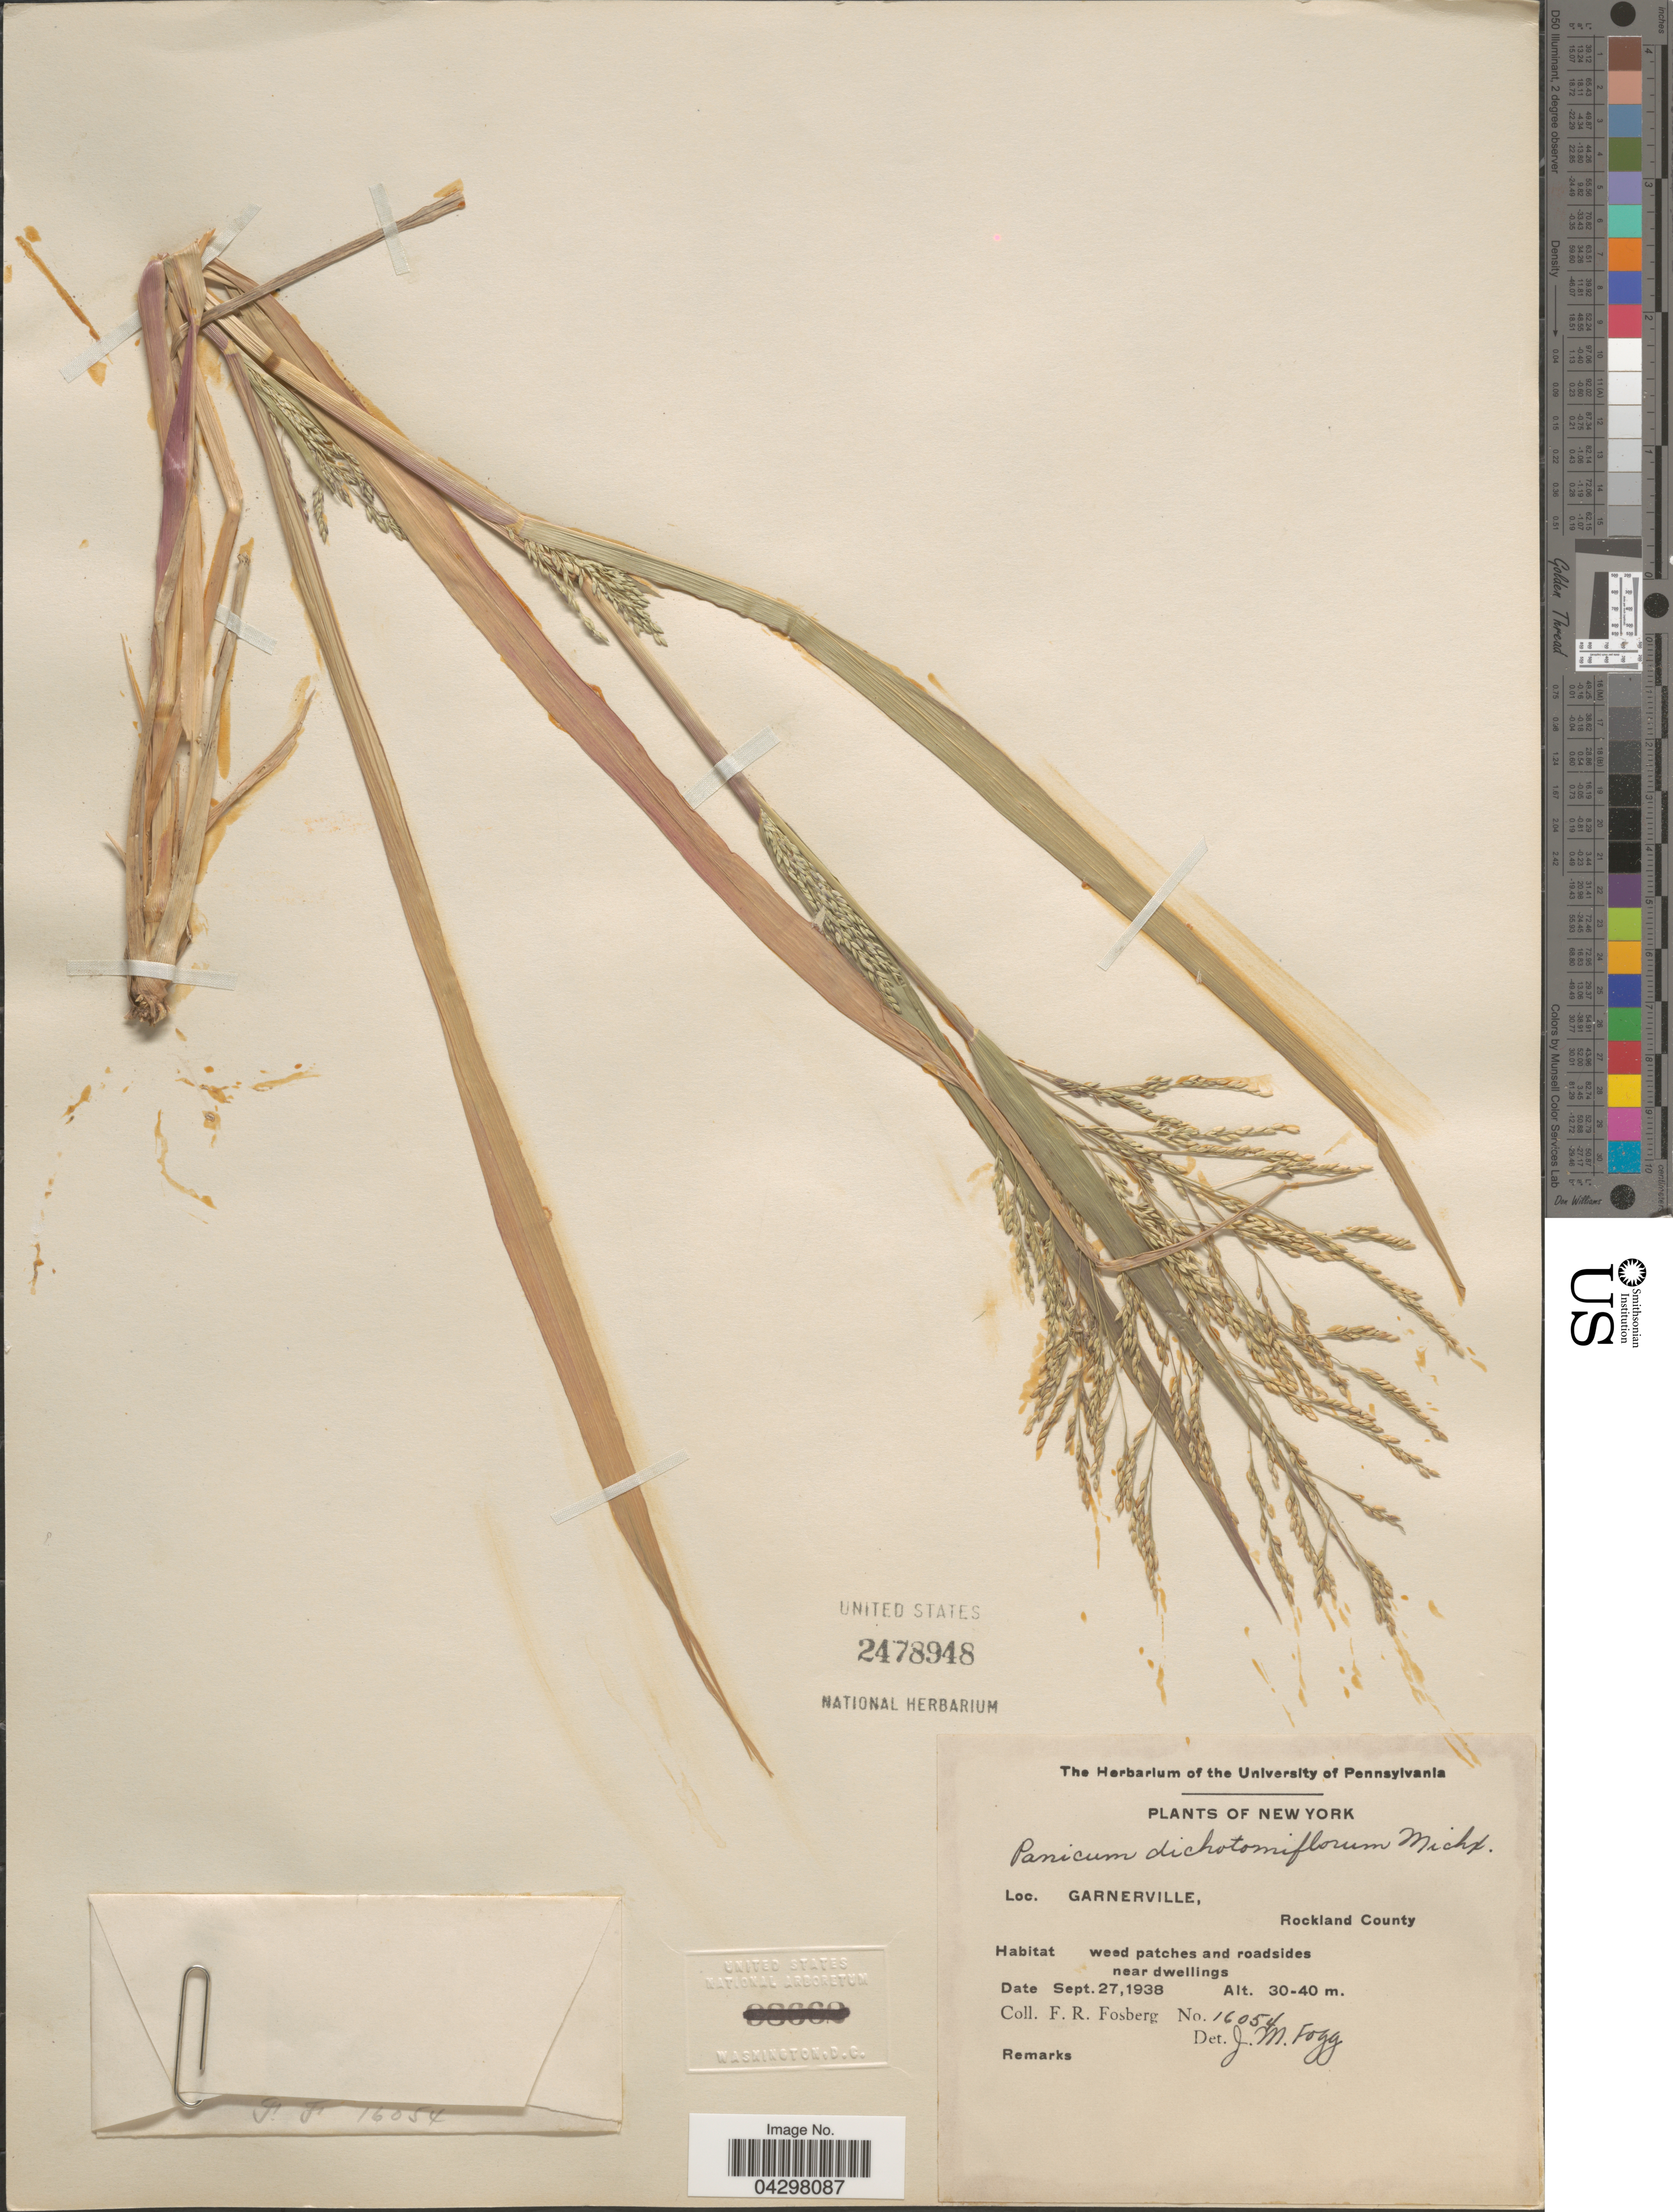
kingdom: Plantae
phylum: Tracheophyta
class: Liliopsida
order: Poales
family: Poaceae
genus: Panicum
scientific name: Panicum dichotomiflorum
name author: Michx.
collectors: F. R. Fosberg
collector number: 16054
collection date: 1938-09-27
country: United States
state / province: New York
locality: Garnerville, Rockland County.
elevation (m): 30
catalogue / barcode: US 2478948